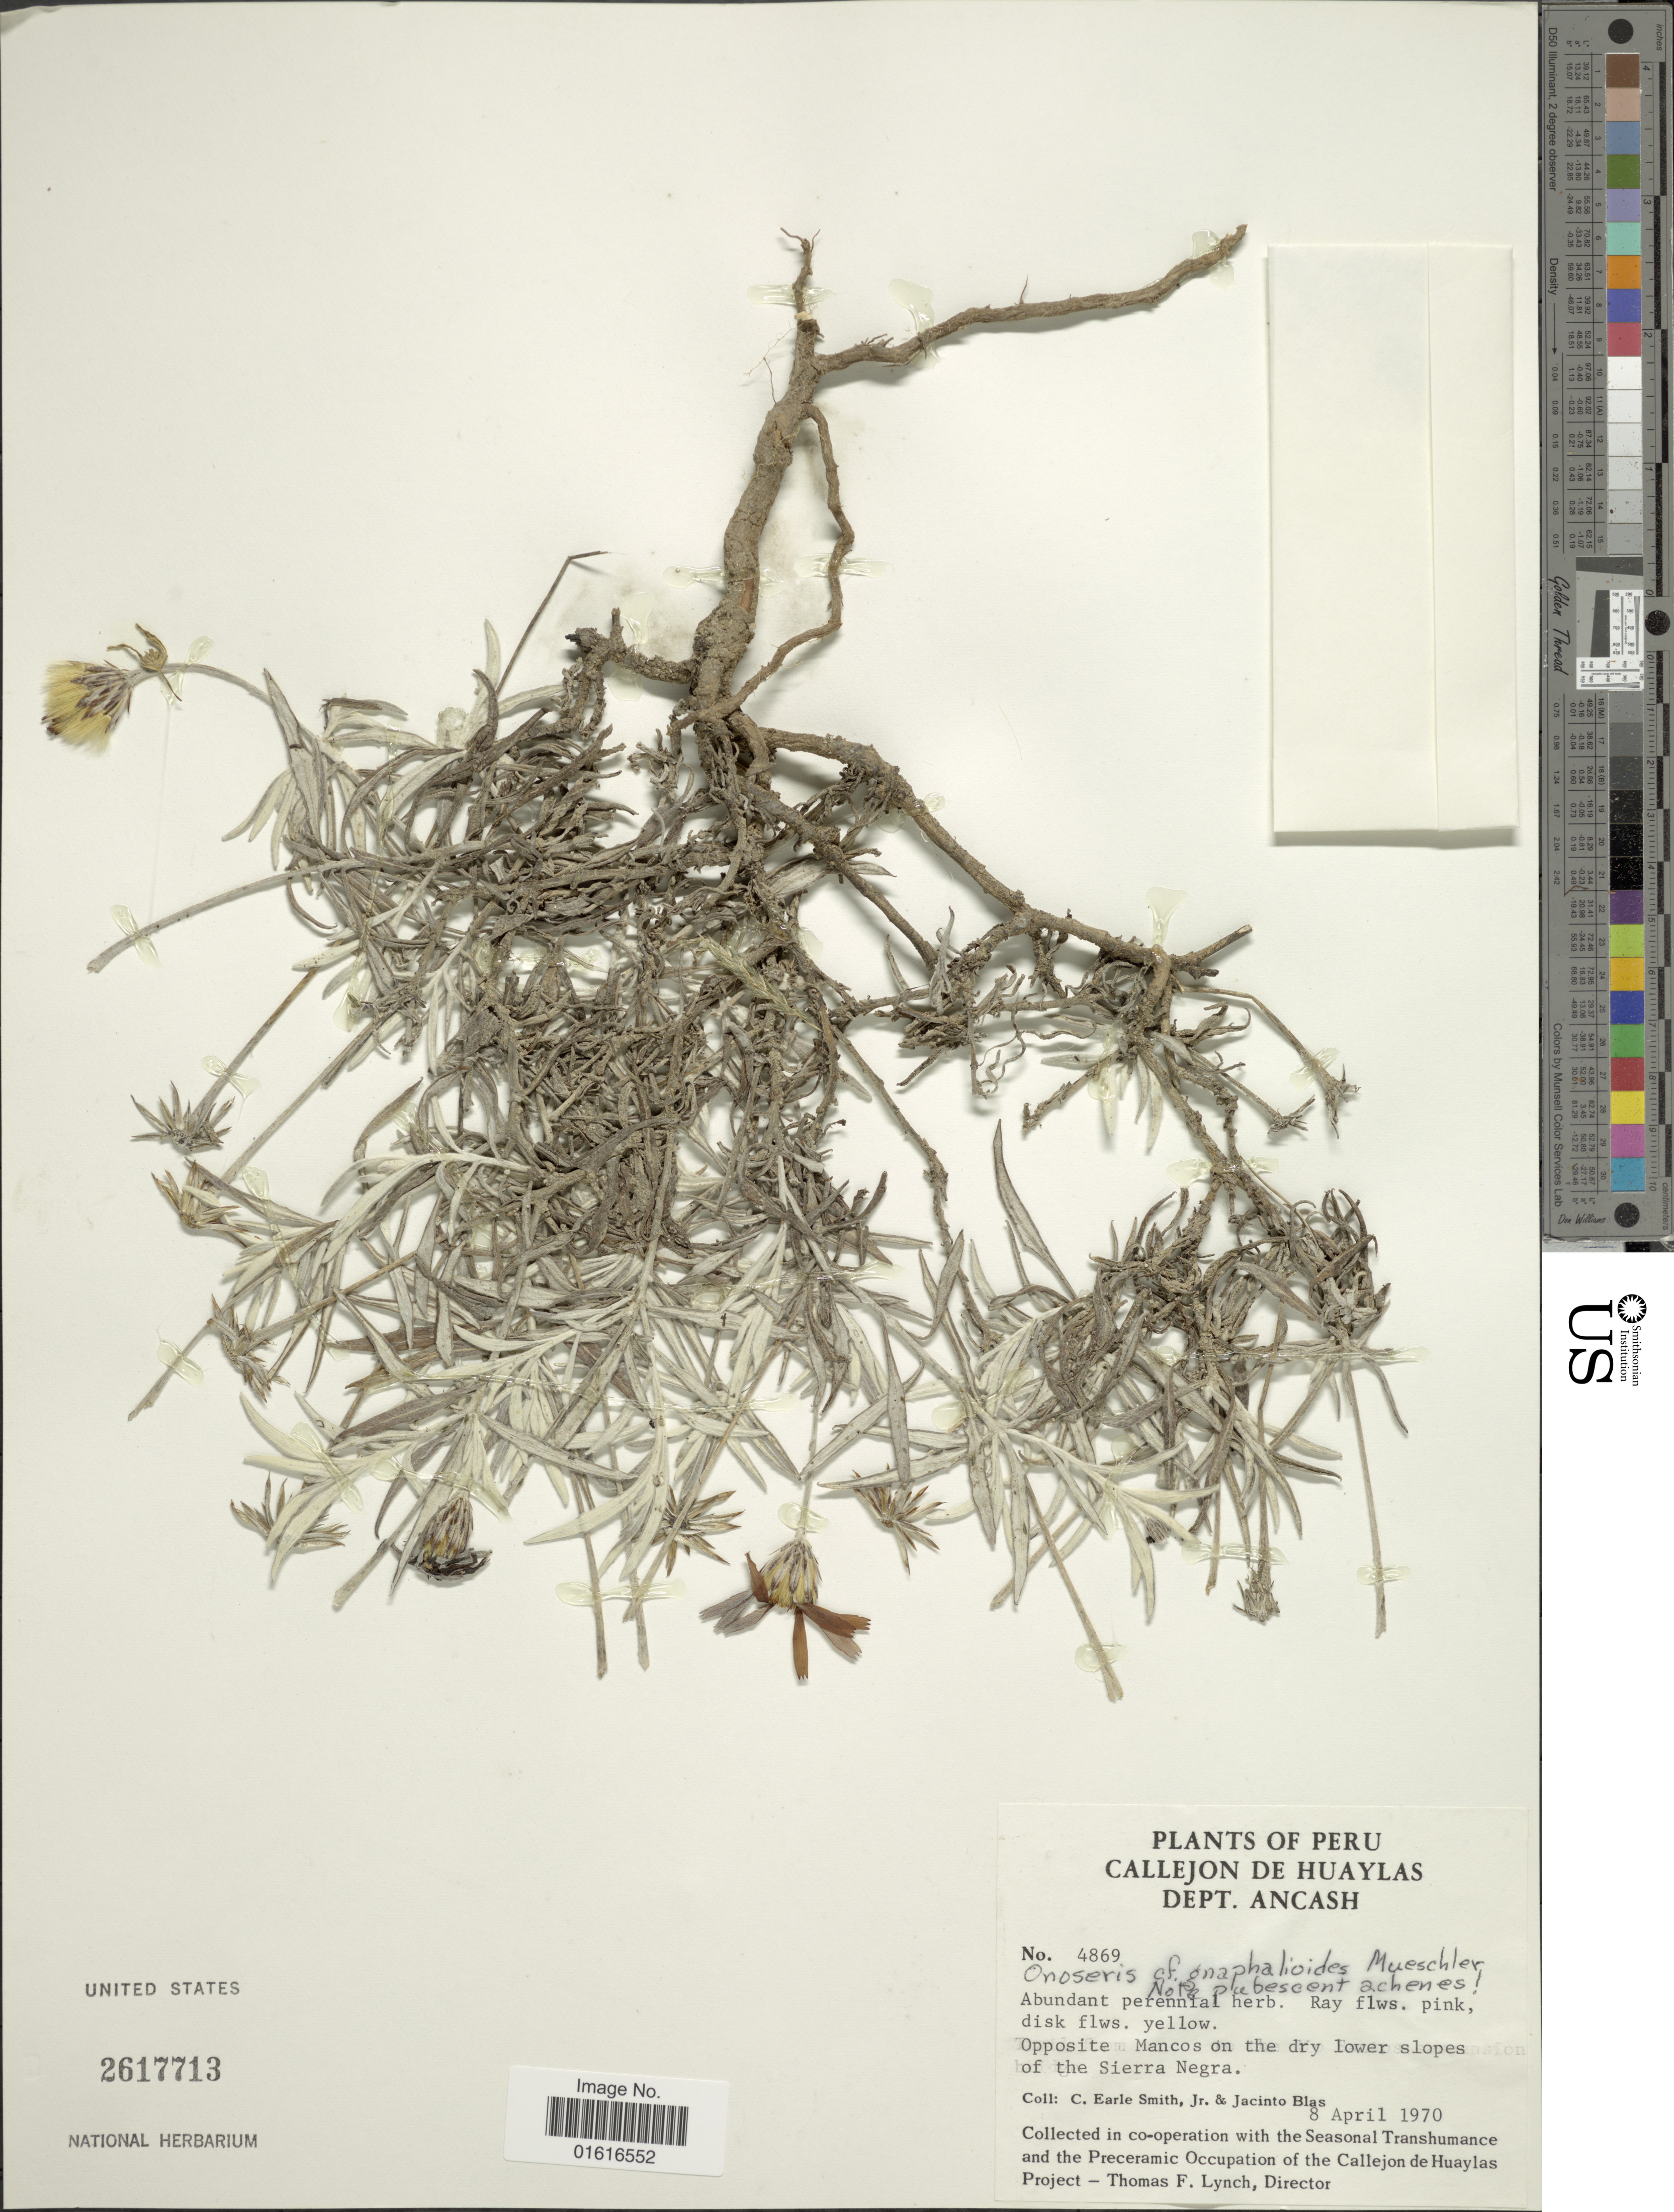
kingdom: Plantae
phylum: Tracheophyta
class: Magnoliopsida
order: Asterales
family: Asteraceae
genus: Onoseris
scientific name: Onoseris gnaphalioides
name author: Muschl.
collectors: C. E. Smith Jr. & J. Blas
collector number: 4869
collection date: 1970-04-08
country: Peru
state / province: Ancash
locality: Callejon de Huaylas, Opposite Mancos on the dry lower slopes of the Sierra Negra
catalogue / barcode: US 2617713